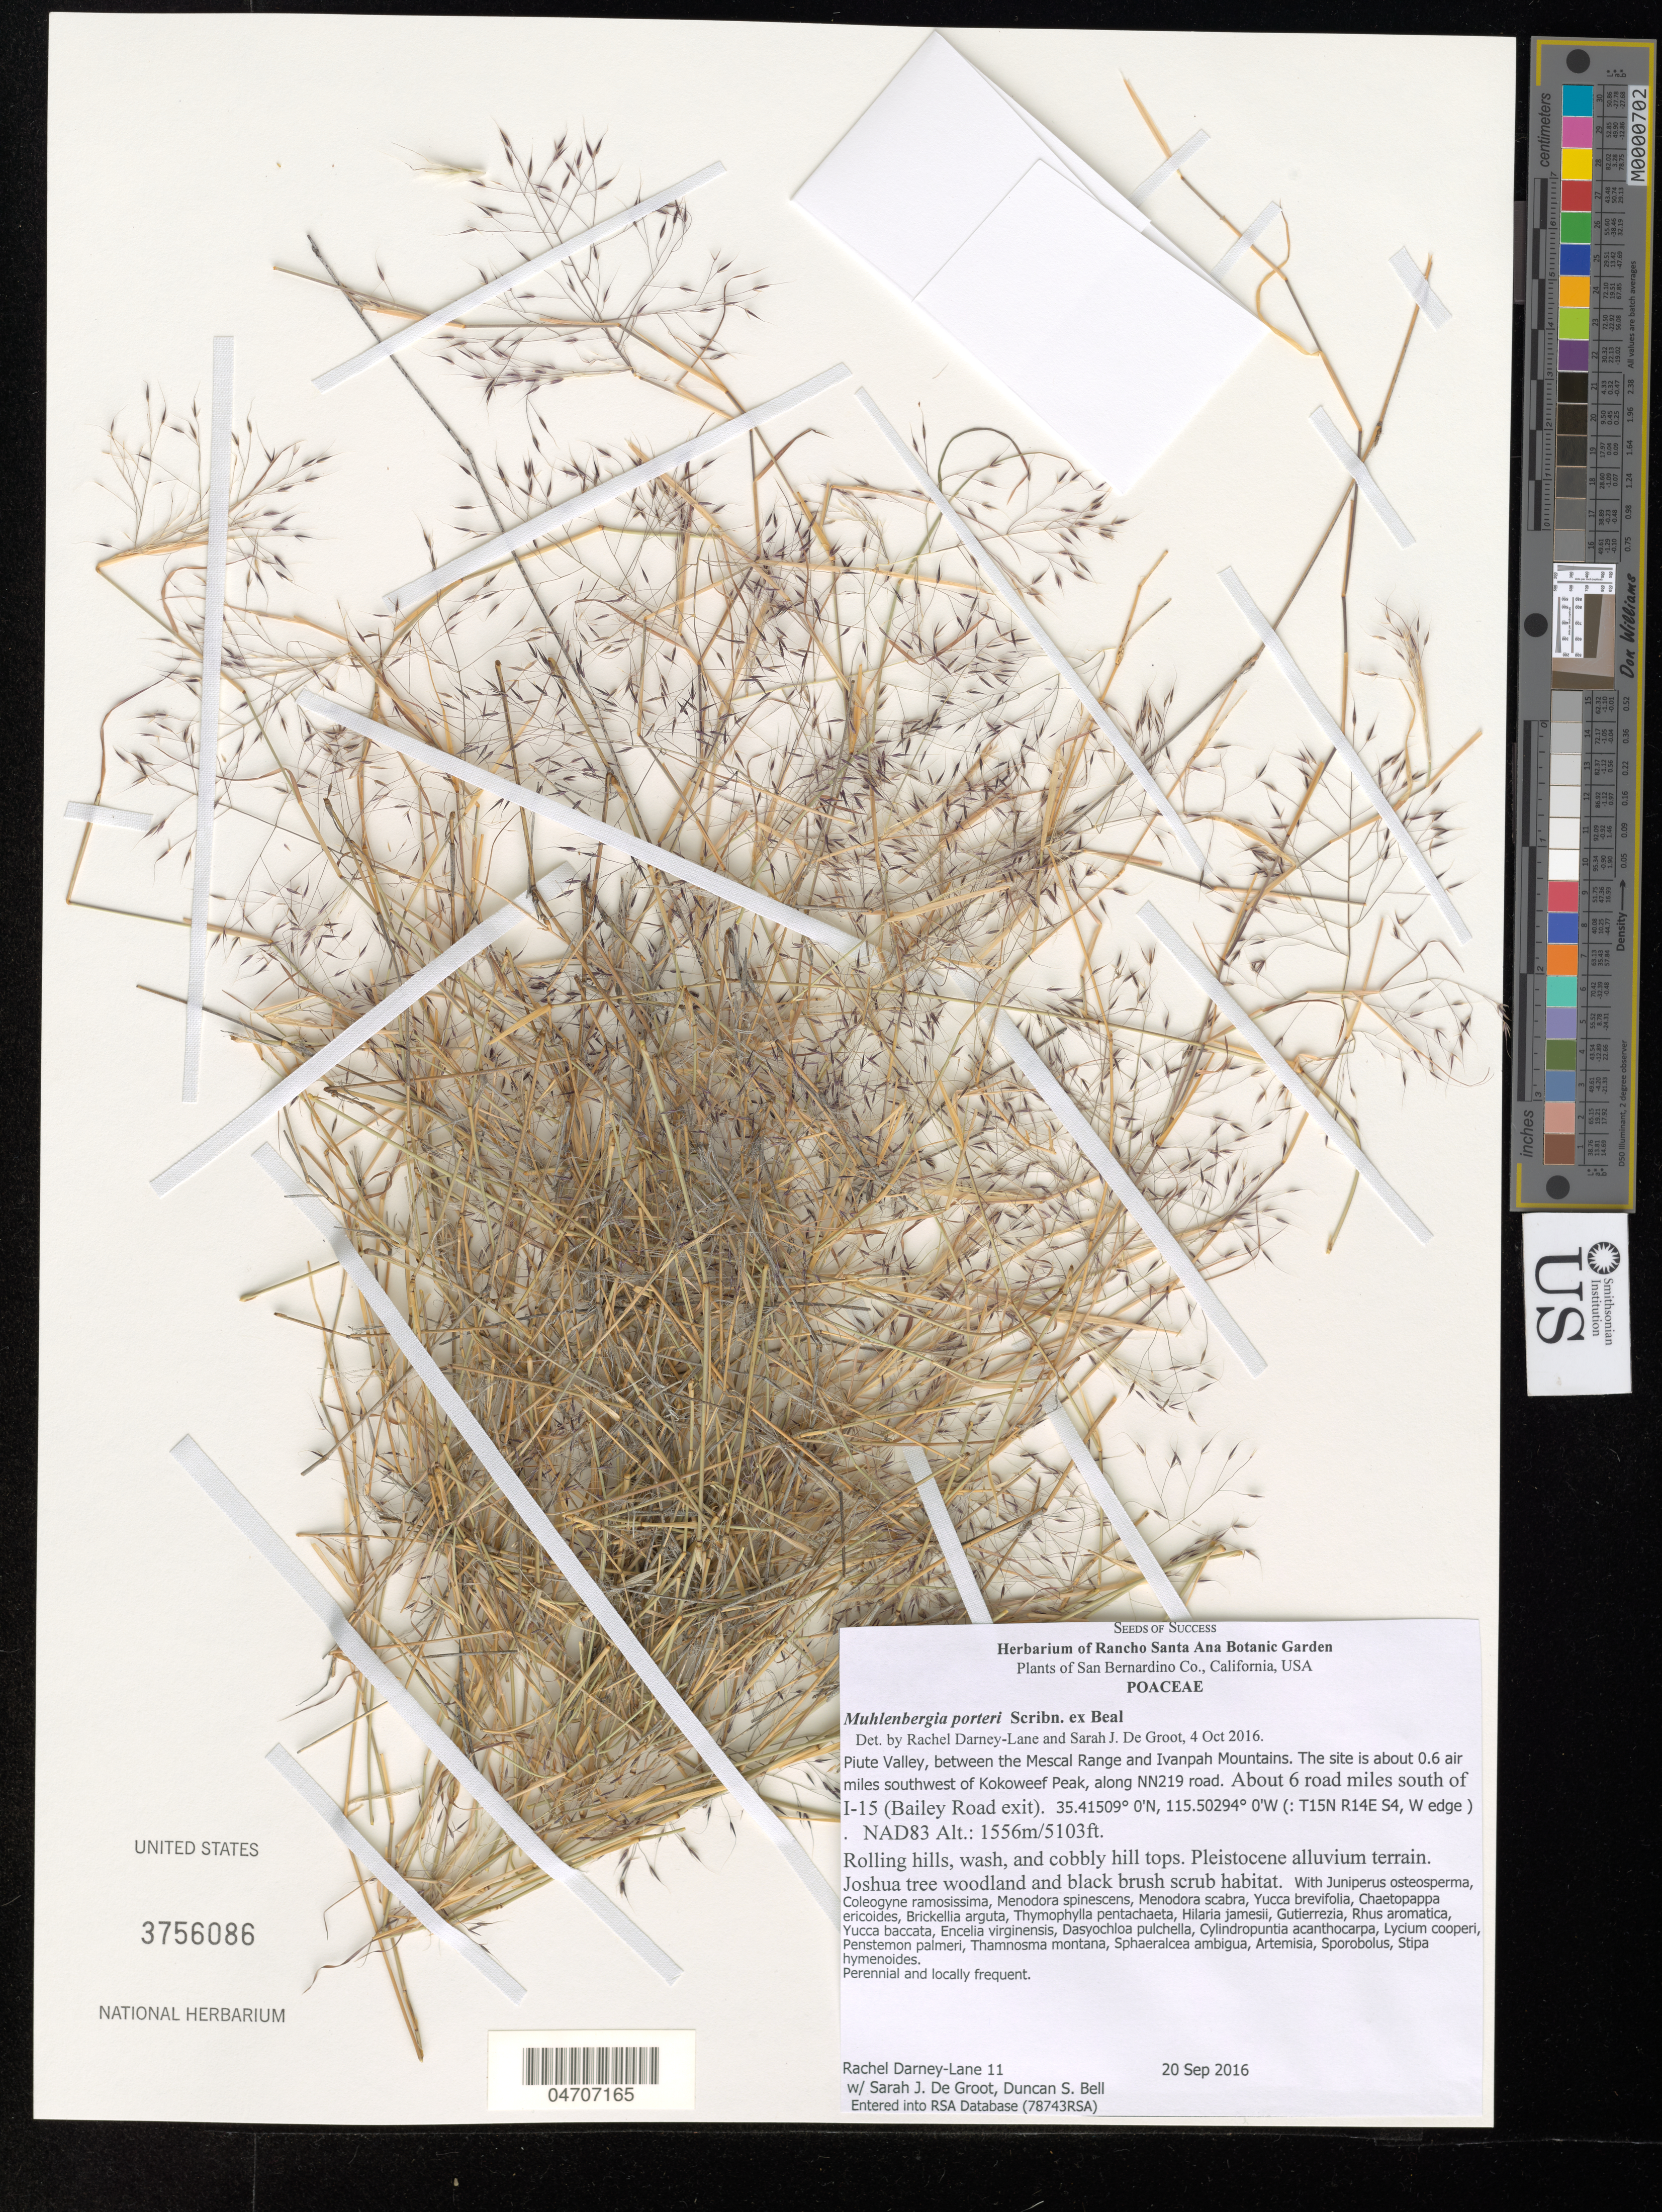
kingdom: Plantae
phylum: Tracheophyta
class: Liliopsida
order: Poales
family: Poaceae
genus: Muhlenbergia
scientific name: Muhlenbergia porteri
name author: Scribn. in W.J. Beal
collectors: R. Darney-Lane, S. De Groot & D. S. Bell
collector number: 11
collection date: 2016-09-20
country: United States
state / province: California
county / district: San Bernardino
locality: San Bernardino Co. Piute Valley, between the Mescal Range and Ivanpah Mountains. The site is about 0.6 air miles southwest of Kokoweef Peak, along NN219 road. About 6 road miles south of I-15 (Bailey Road exit). (: T15N R14E S4, W edge). NAD83.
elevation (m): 1556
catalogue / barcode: US 3756086